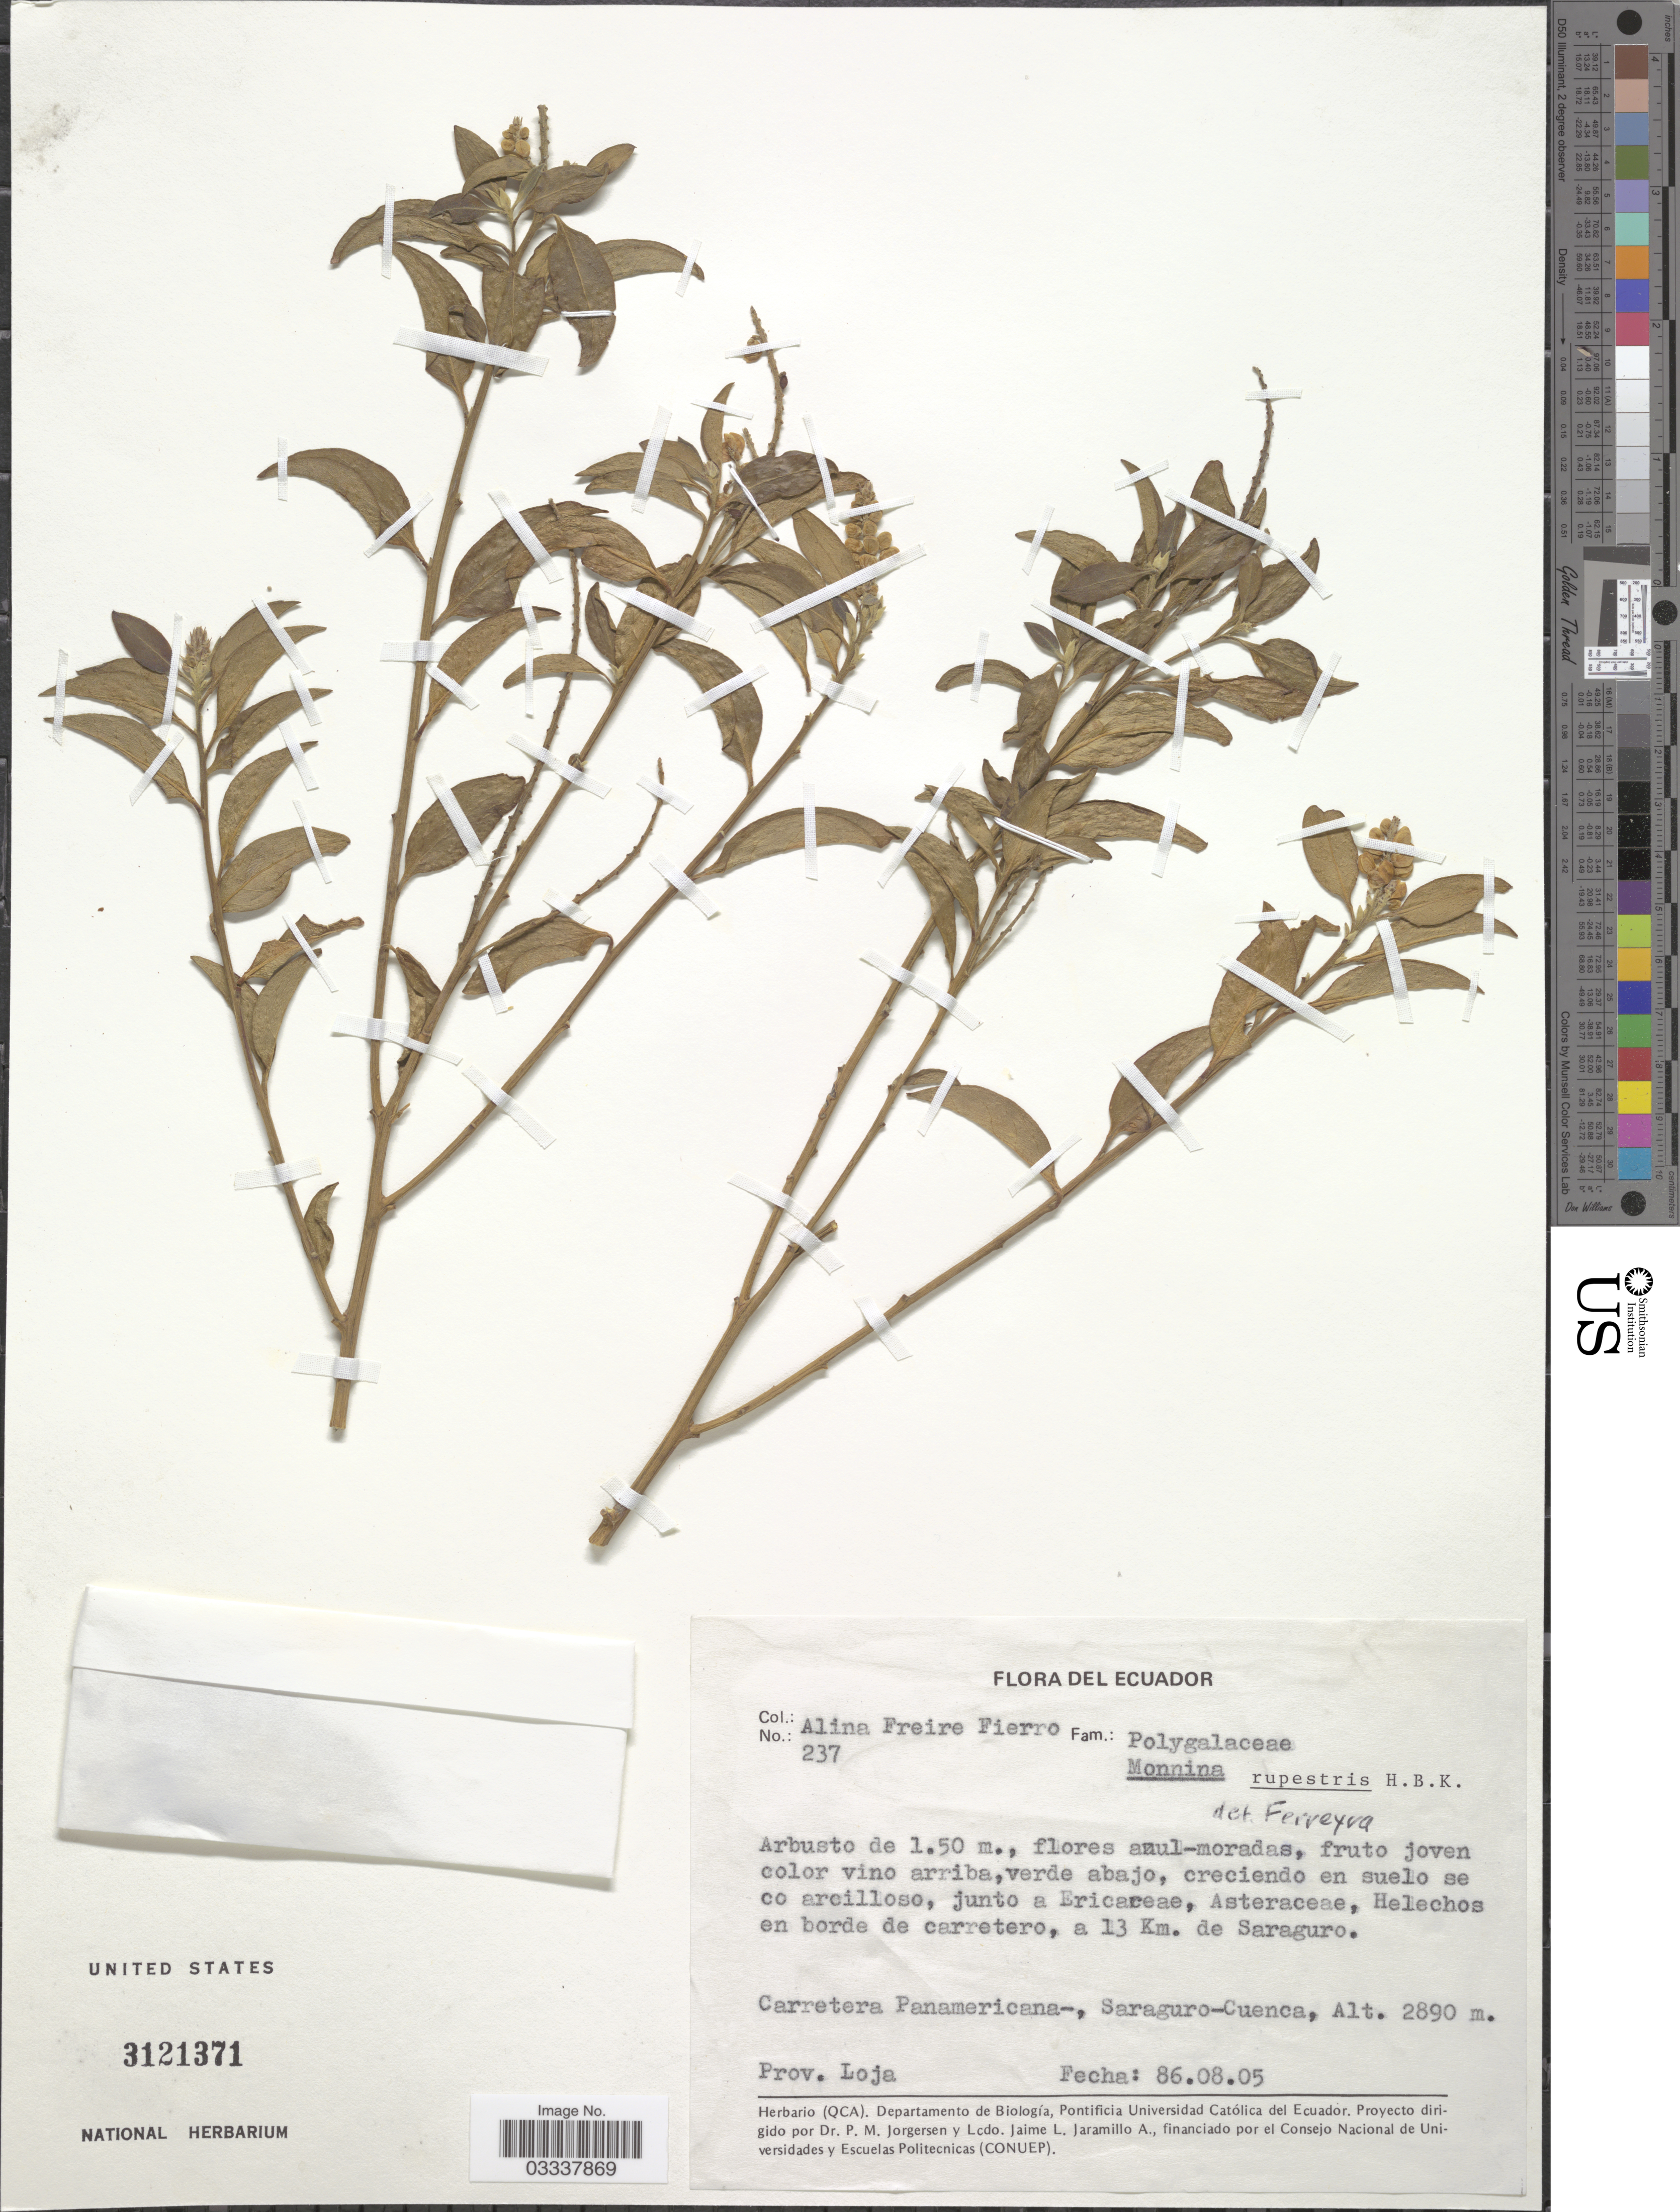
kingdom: Plantae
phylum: Tracheophyta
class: Magnoliopsida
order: Fabales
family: Polygalaceae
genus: Monnina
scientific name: Monnina rupestris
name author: Kunth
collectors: A. Freire-Fierro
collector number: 237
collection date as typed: Transcribed d/m/y: 5/8/86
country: Ecuador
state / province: Loja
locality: A 13 Km. de Saraguro. Carretera Panamericana-, Saraguro-Cuenca.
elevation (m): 2890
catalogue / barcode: US 3121371